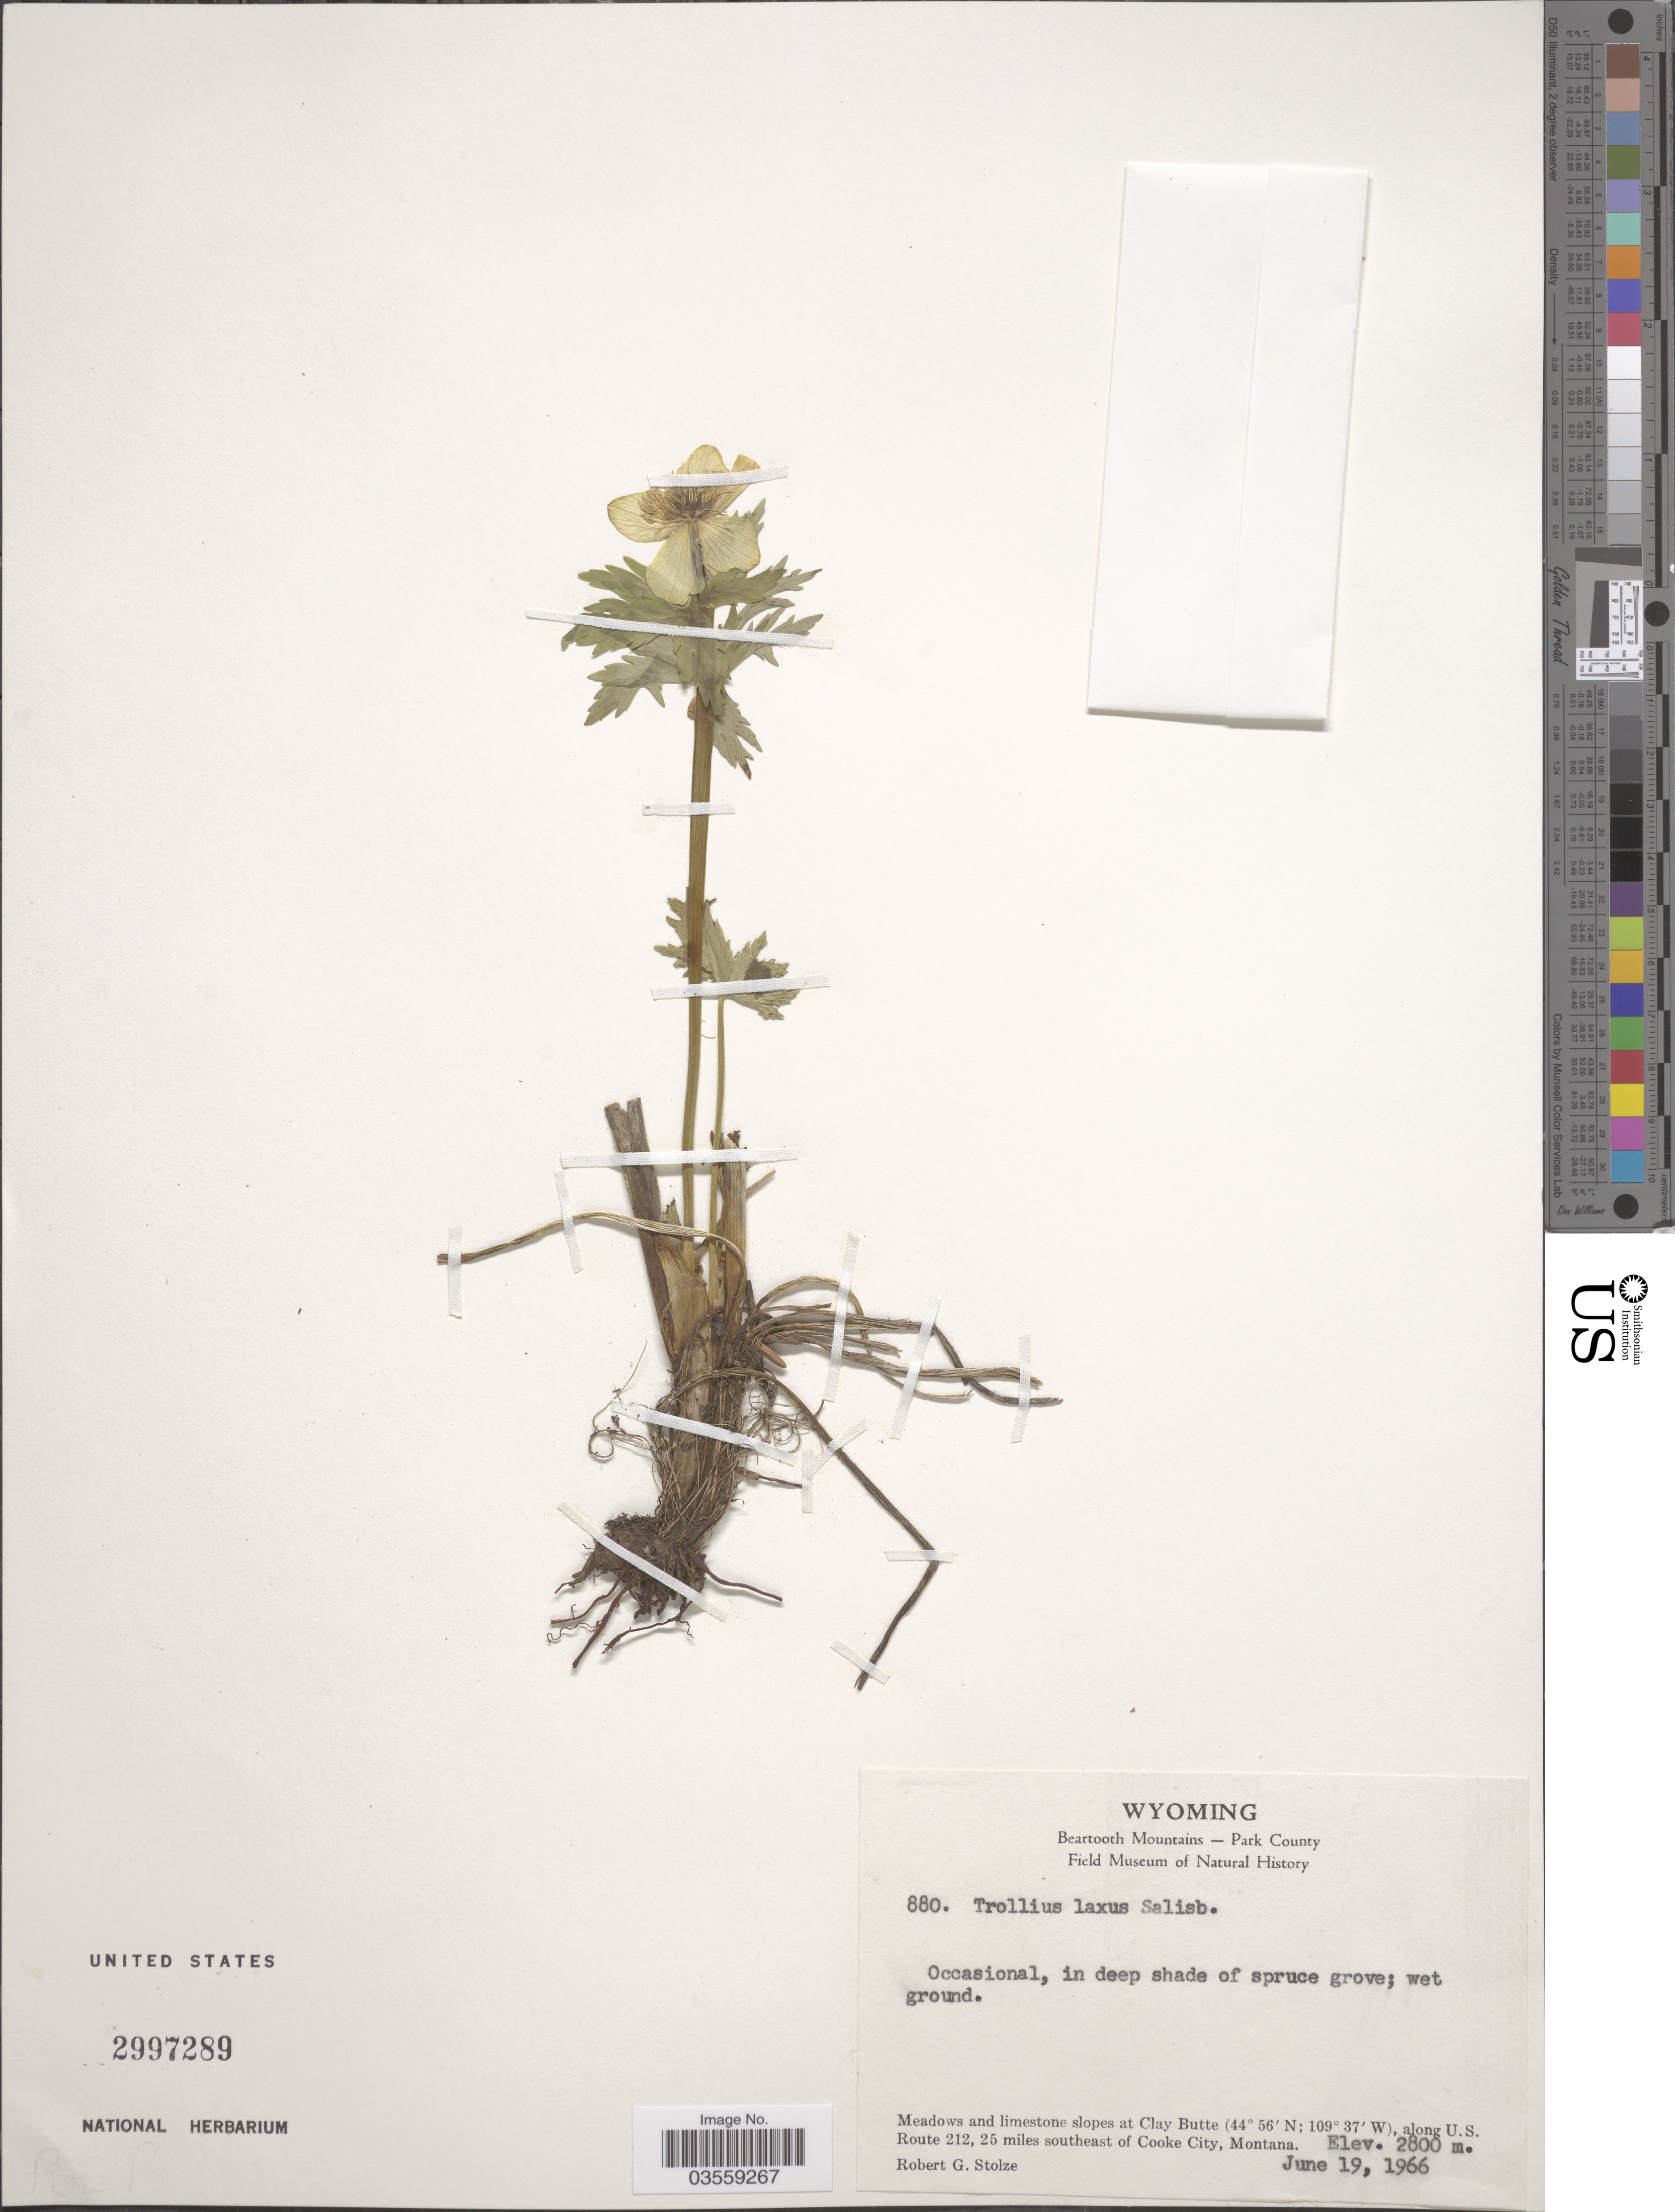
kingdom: Plantae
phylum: Tracheophyta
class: Magnoliopsida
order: Ranunculales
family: Ranunculaceae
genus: Trollius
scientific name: Trollius laxus var. laxus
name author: Salisb.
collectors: R. G. Stolze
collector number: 880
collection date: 1966-06-19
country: United States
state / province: Wyoming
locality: Beartooth Mountains - Park County. Meadows and limestone slopes at Clay Butte, along U.S. Route 212, 25 miles southeast of Cooke City, Montana.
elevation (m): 2800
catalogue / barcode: US 2997289